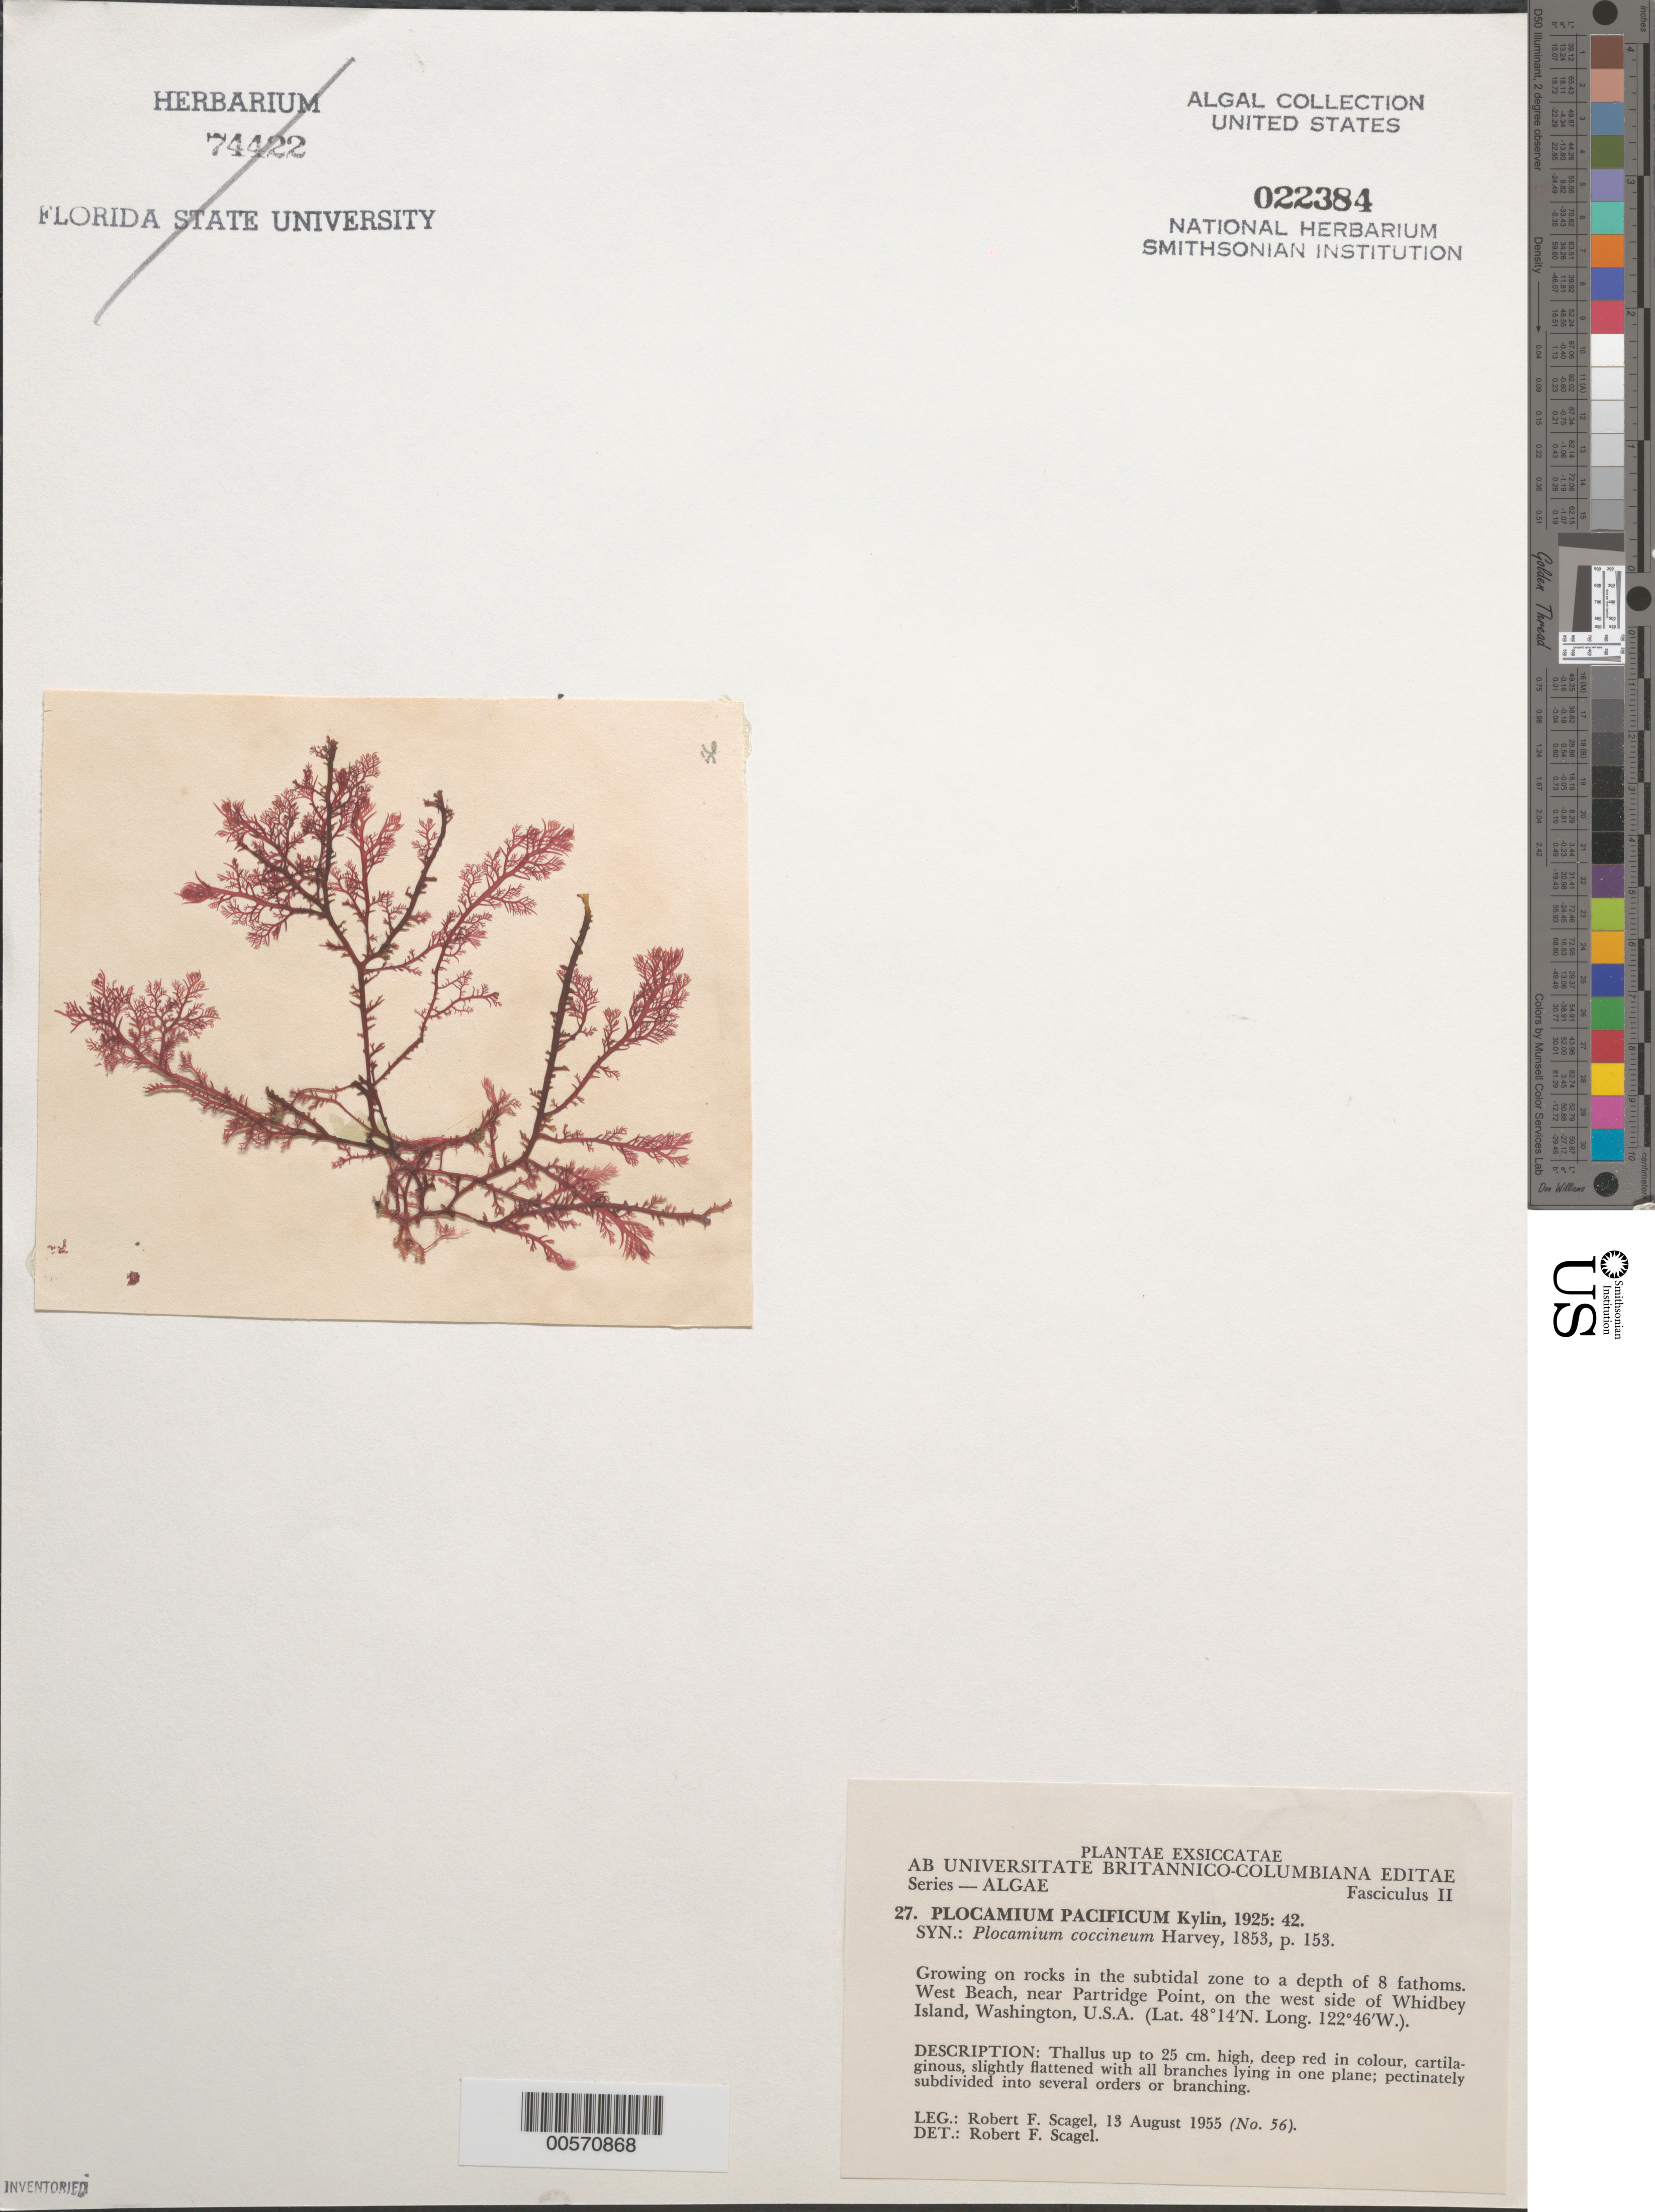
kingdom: Plantae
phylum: Rhodophyta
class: Florideophyceae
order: Plocamiales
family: Plocamiaceae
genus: Plocamium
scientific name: Plocamium pacificum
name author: Kylin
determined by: Scagel, R. F.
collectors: R. F. Scagel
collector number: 56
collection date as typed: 13 Aug 1955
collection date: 1955-08-13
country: United States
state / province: Washington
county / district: Island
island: Whidbey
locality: West Beach, near Partridge Point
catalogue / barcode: US 22384